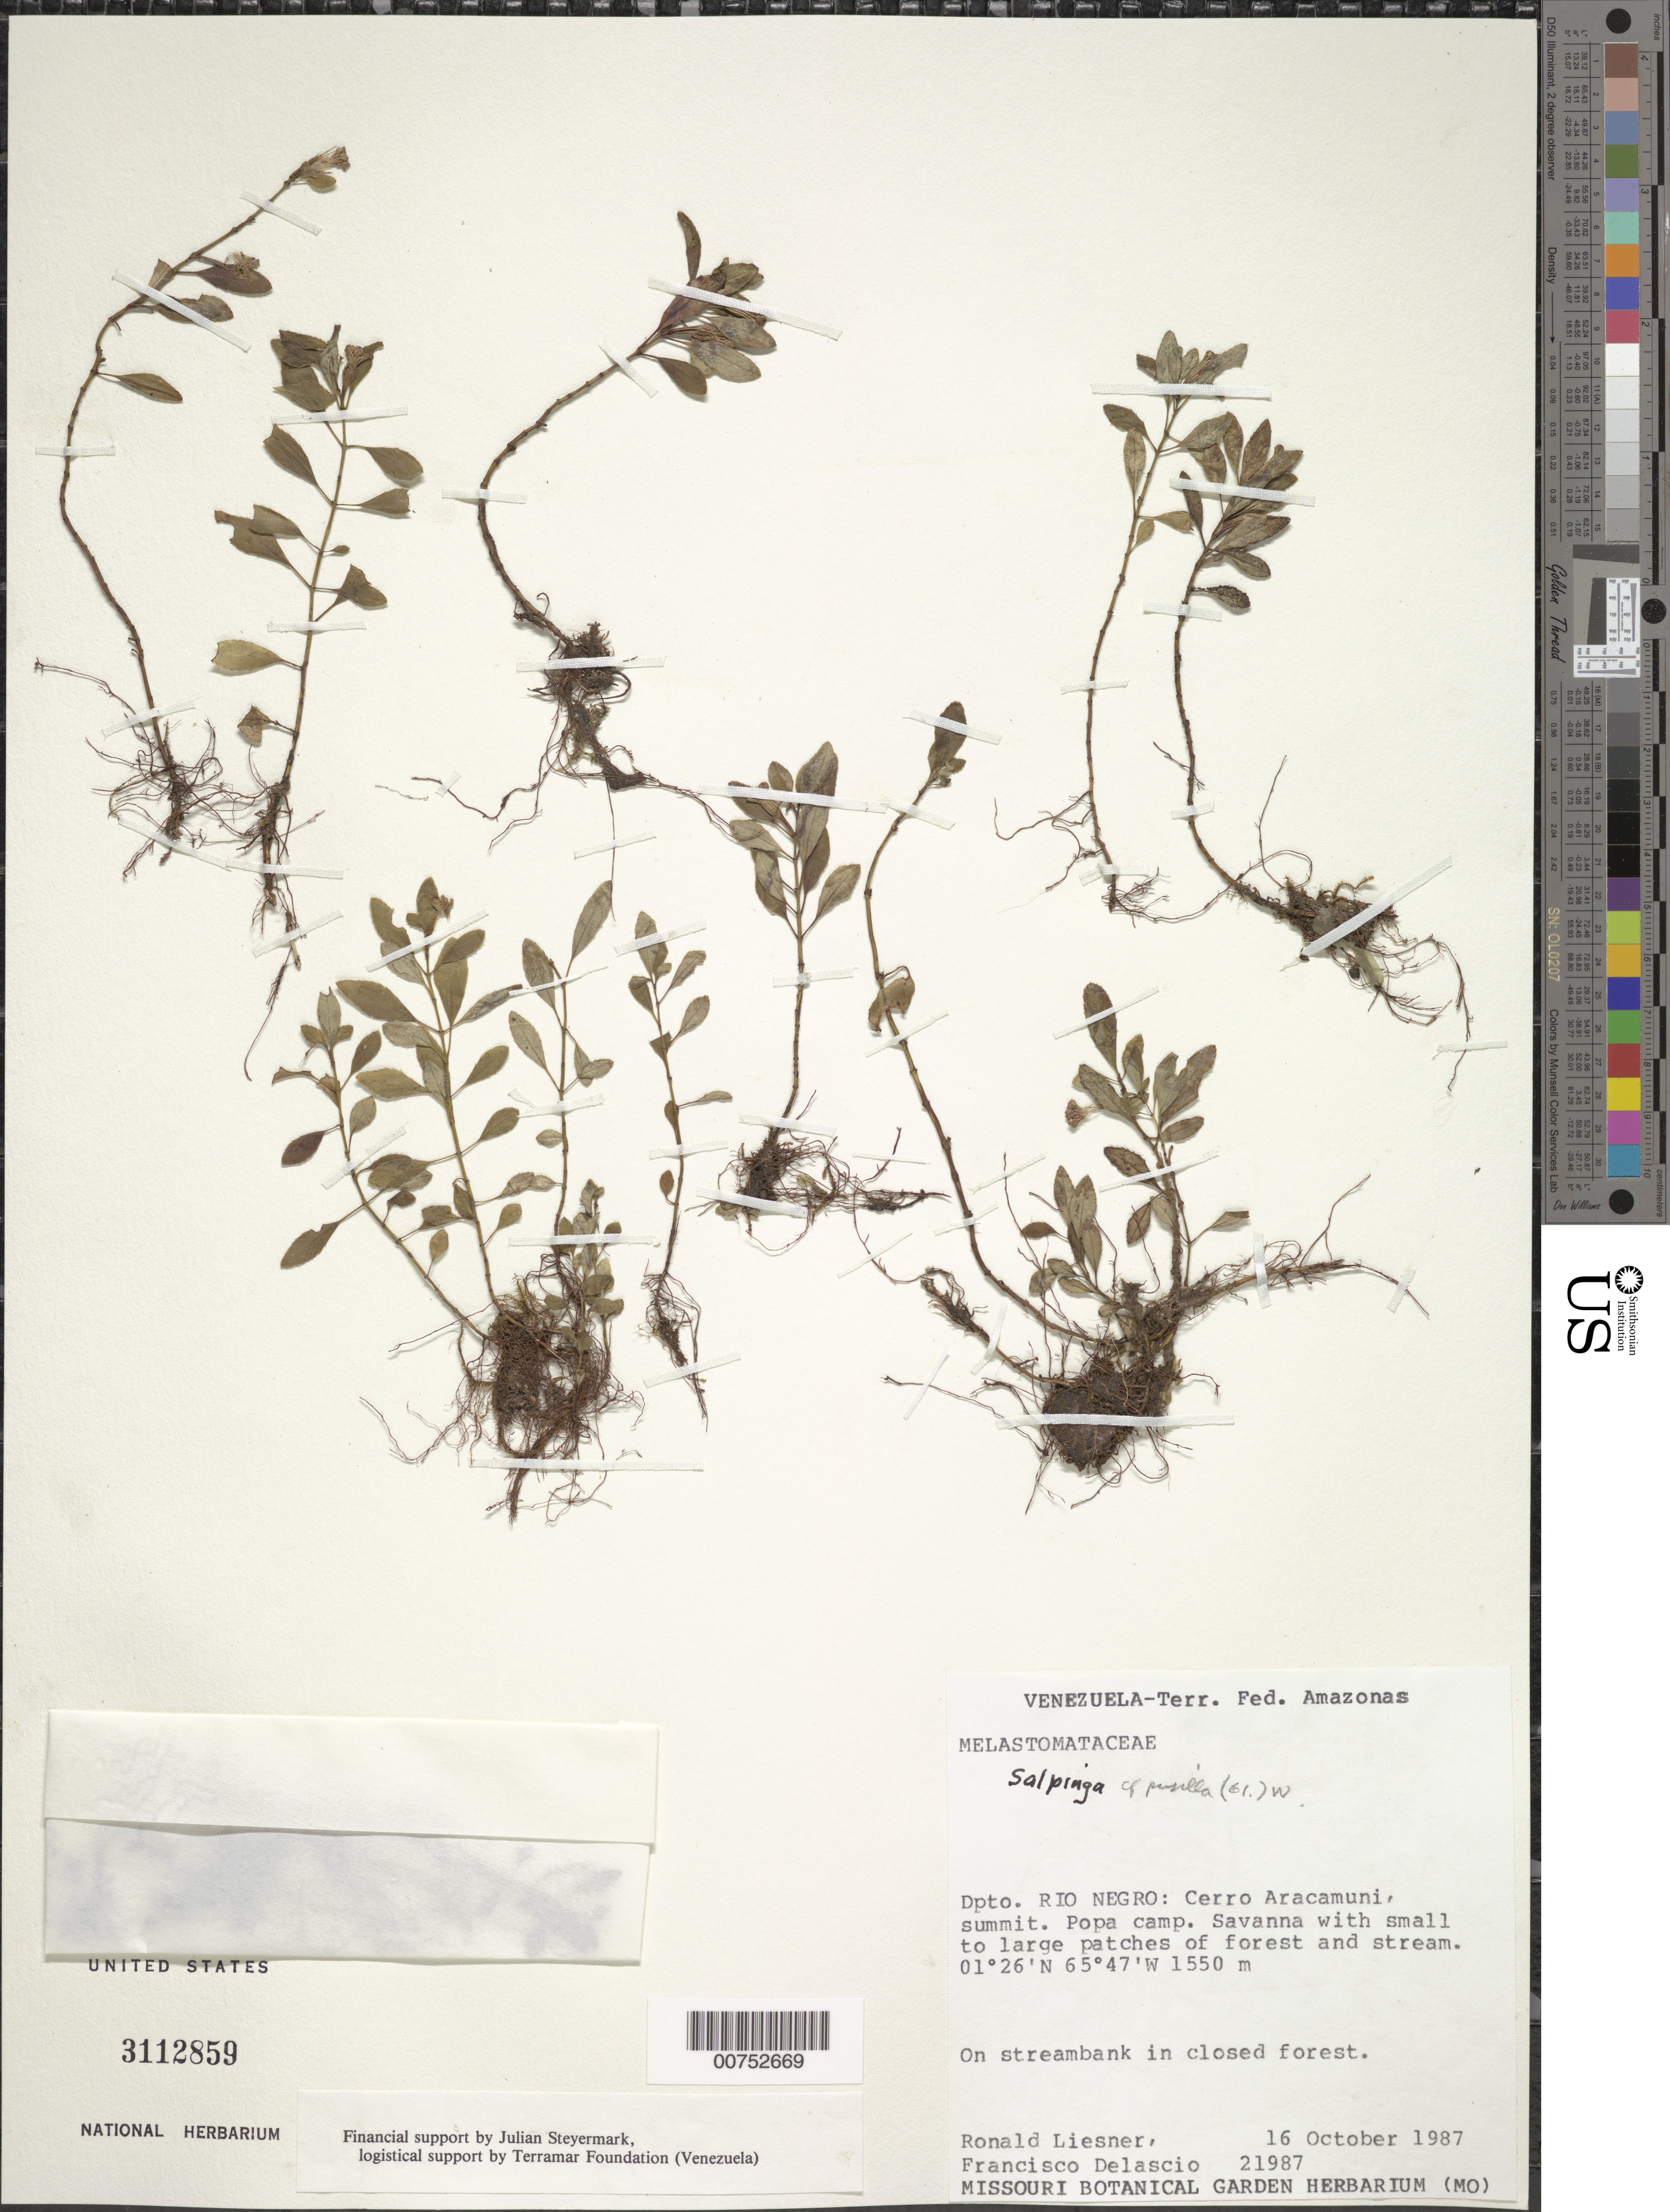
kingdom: Plantae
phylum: Tracheophyta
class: Magnoliopsida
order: Myrtales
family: Melastomataceae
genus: Salpinga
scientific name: Salpinga pusilla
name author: Wurdack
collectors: R. L. Liesner & F. Delascio C.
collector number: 21987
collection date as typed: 16-Oct-87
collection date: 1987-10-16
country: Venezuela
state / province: Amazonas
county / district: Río Negro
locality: Cerro Aracamuni, Popa camp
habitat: Savanna with small to large patches of forest and stream; on streambank in closed forest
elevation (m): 1550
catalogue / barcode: US 3112859